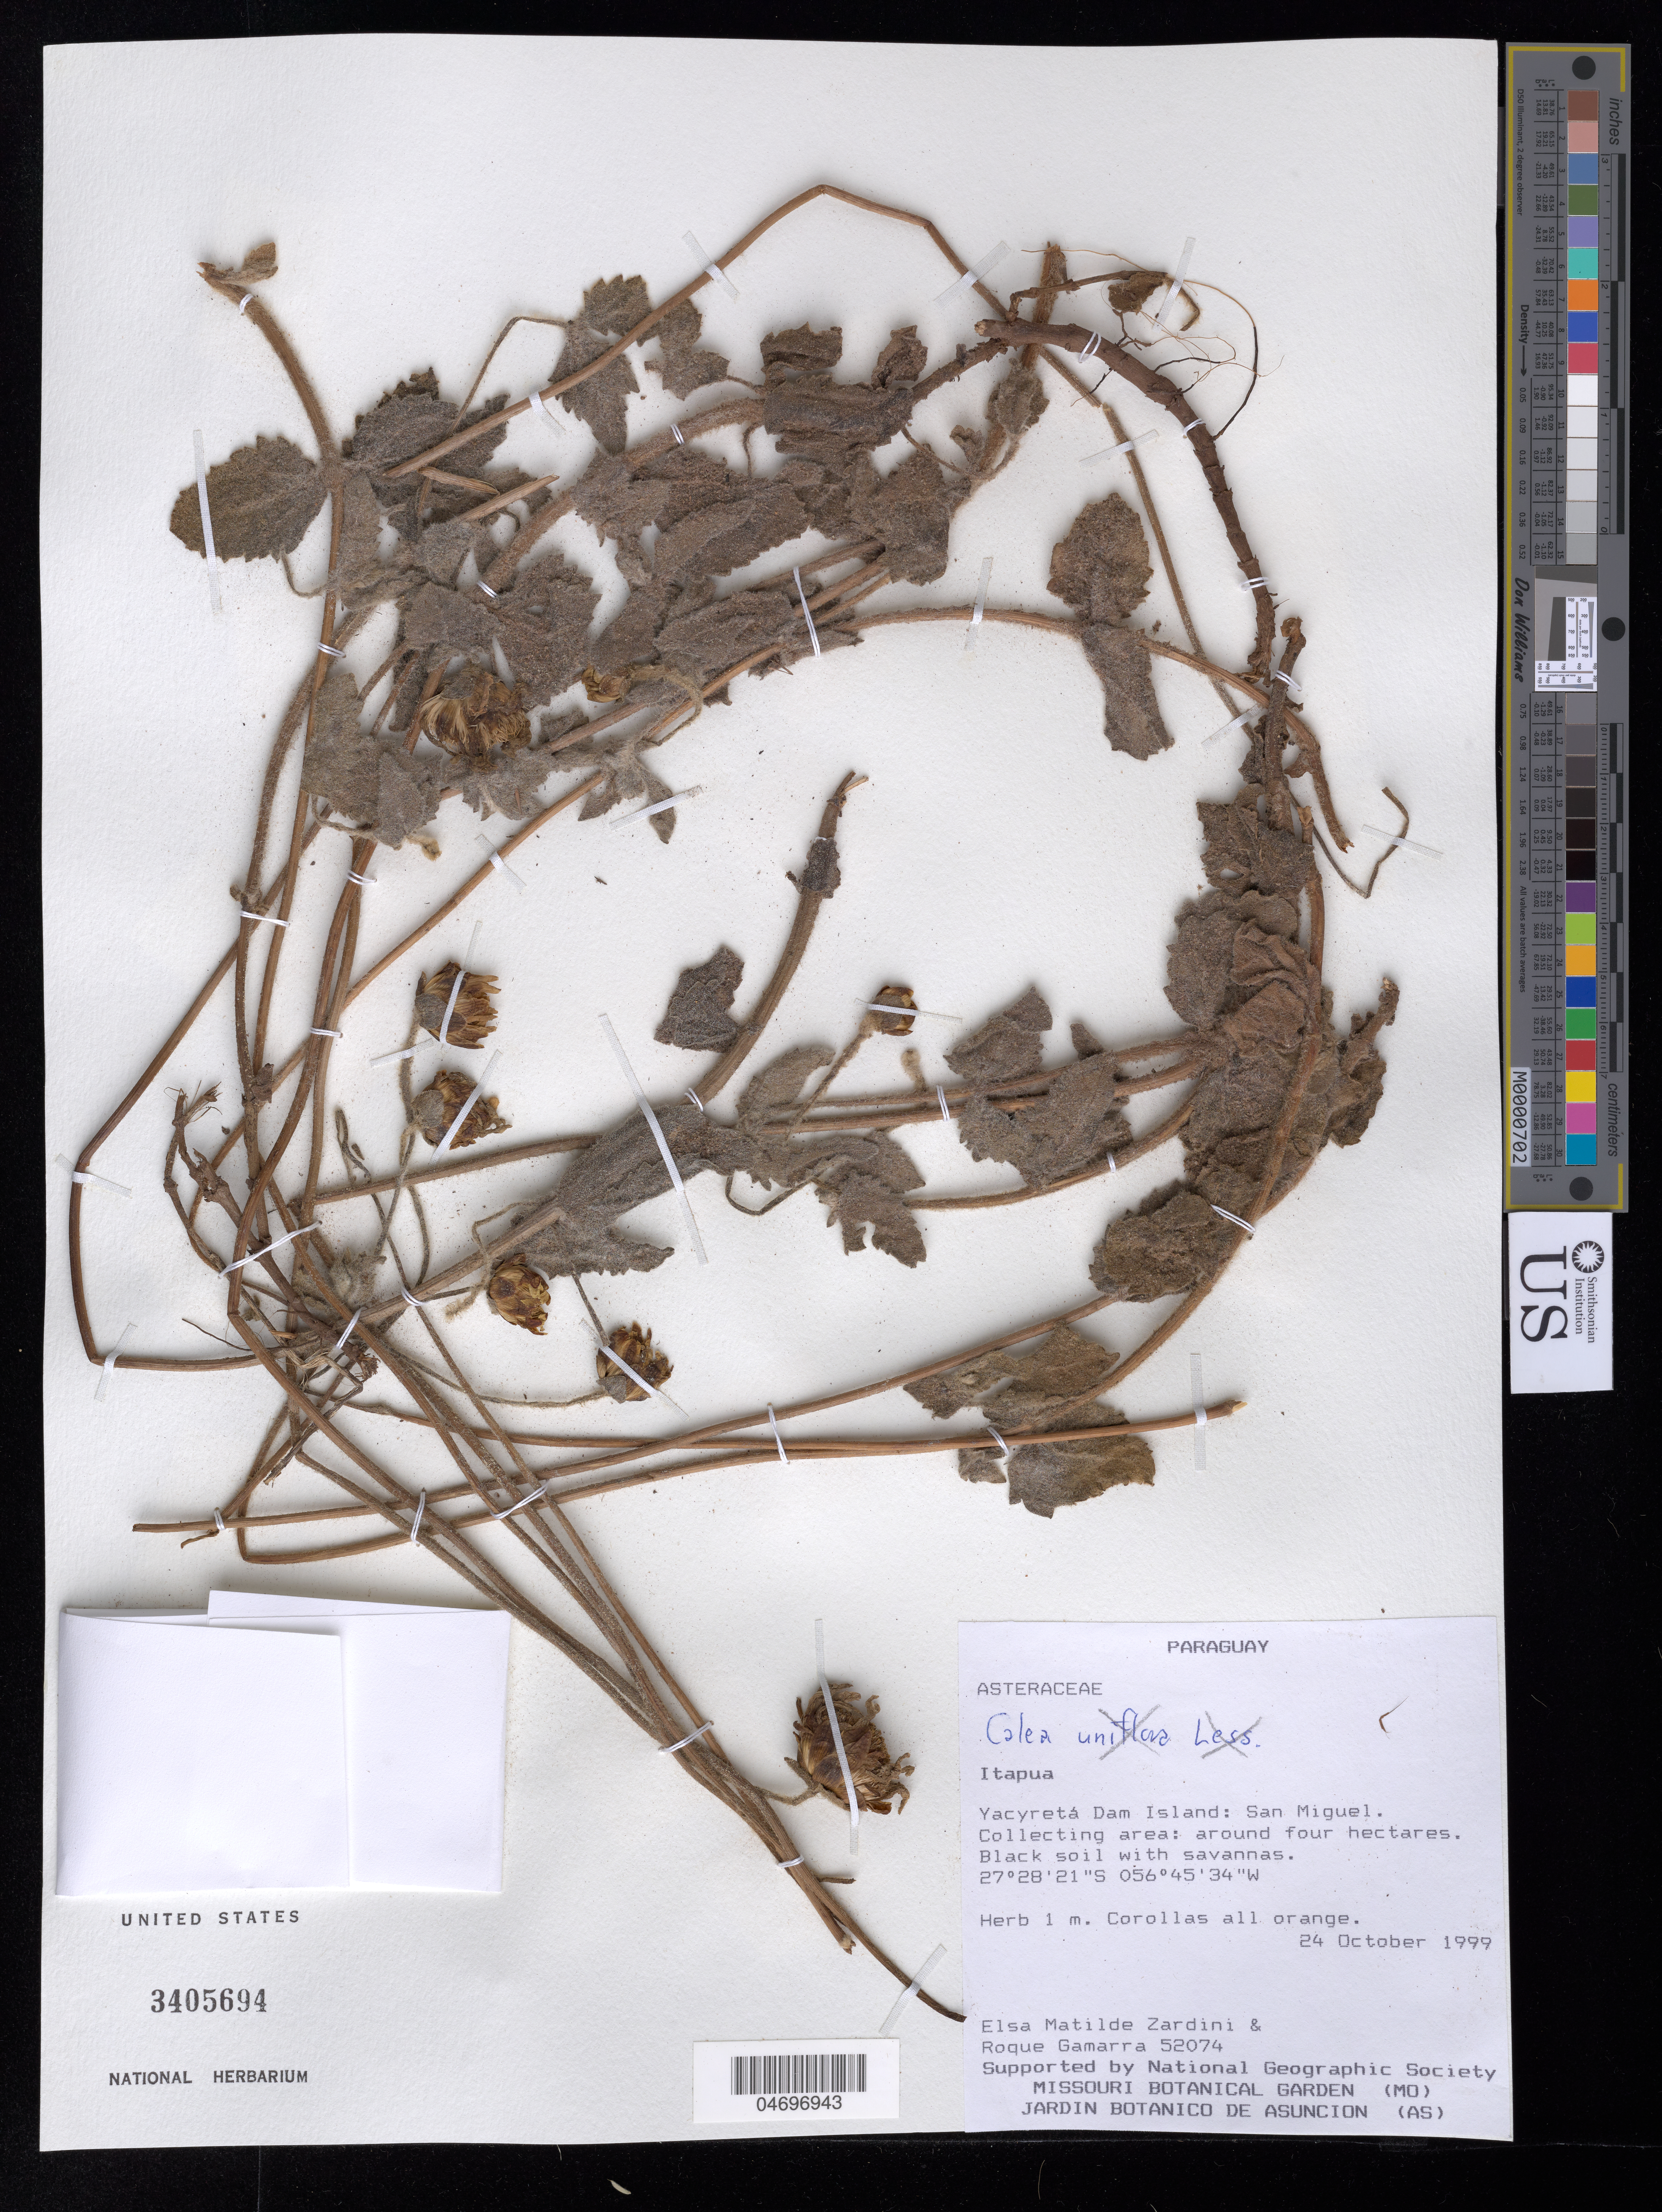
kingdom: Plantae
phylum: Tracheophyta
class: Magnoliopsida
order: Asterales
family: Asteraceae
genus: Calea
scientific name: Calea formosa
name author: Chodat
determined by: Bueno, Vinicius Resende, (ICN), Universidade Federal do Rio Grande do Sul (BRAZIL)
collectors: E. M. Zardini & R. Gamarra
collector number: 52074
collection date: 1999-10-24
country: Paraguay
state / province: Itapua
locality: Yacyreta Dam Island, San Miguel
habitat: Black soil with savannas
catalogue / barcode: US 3405694